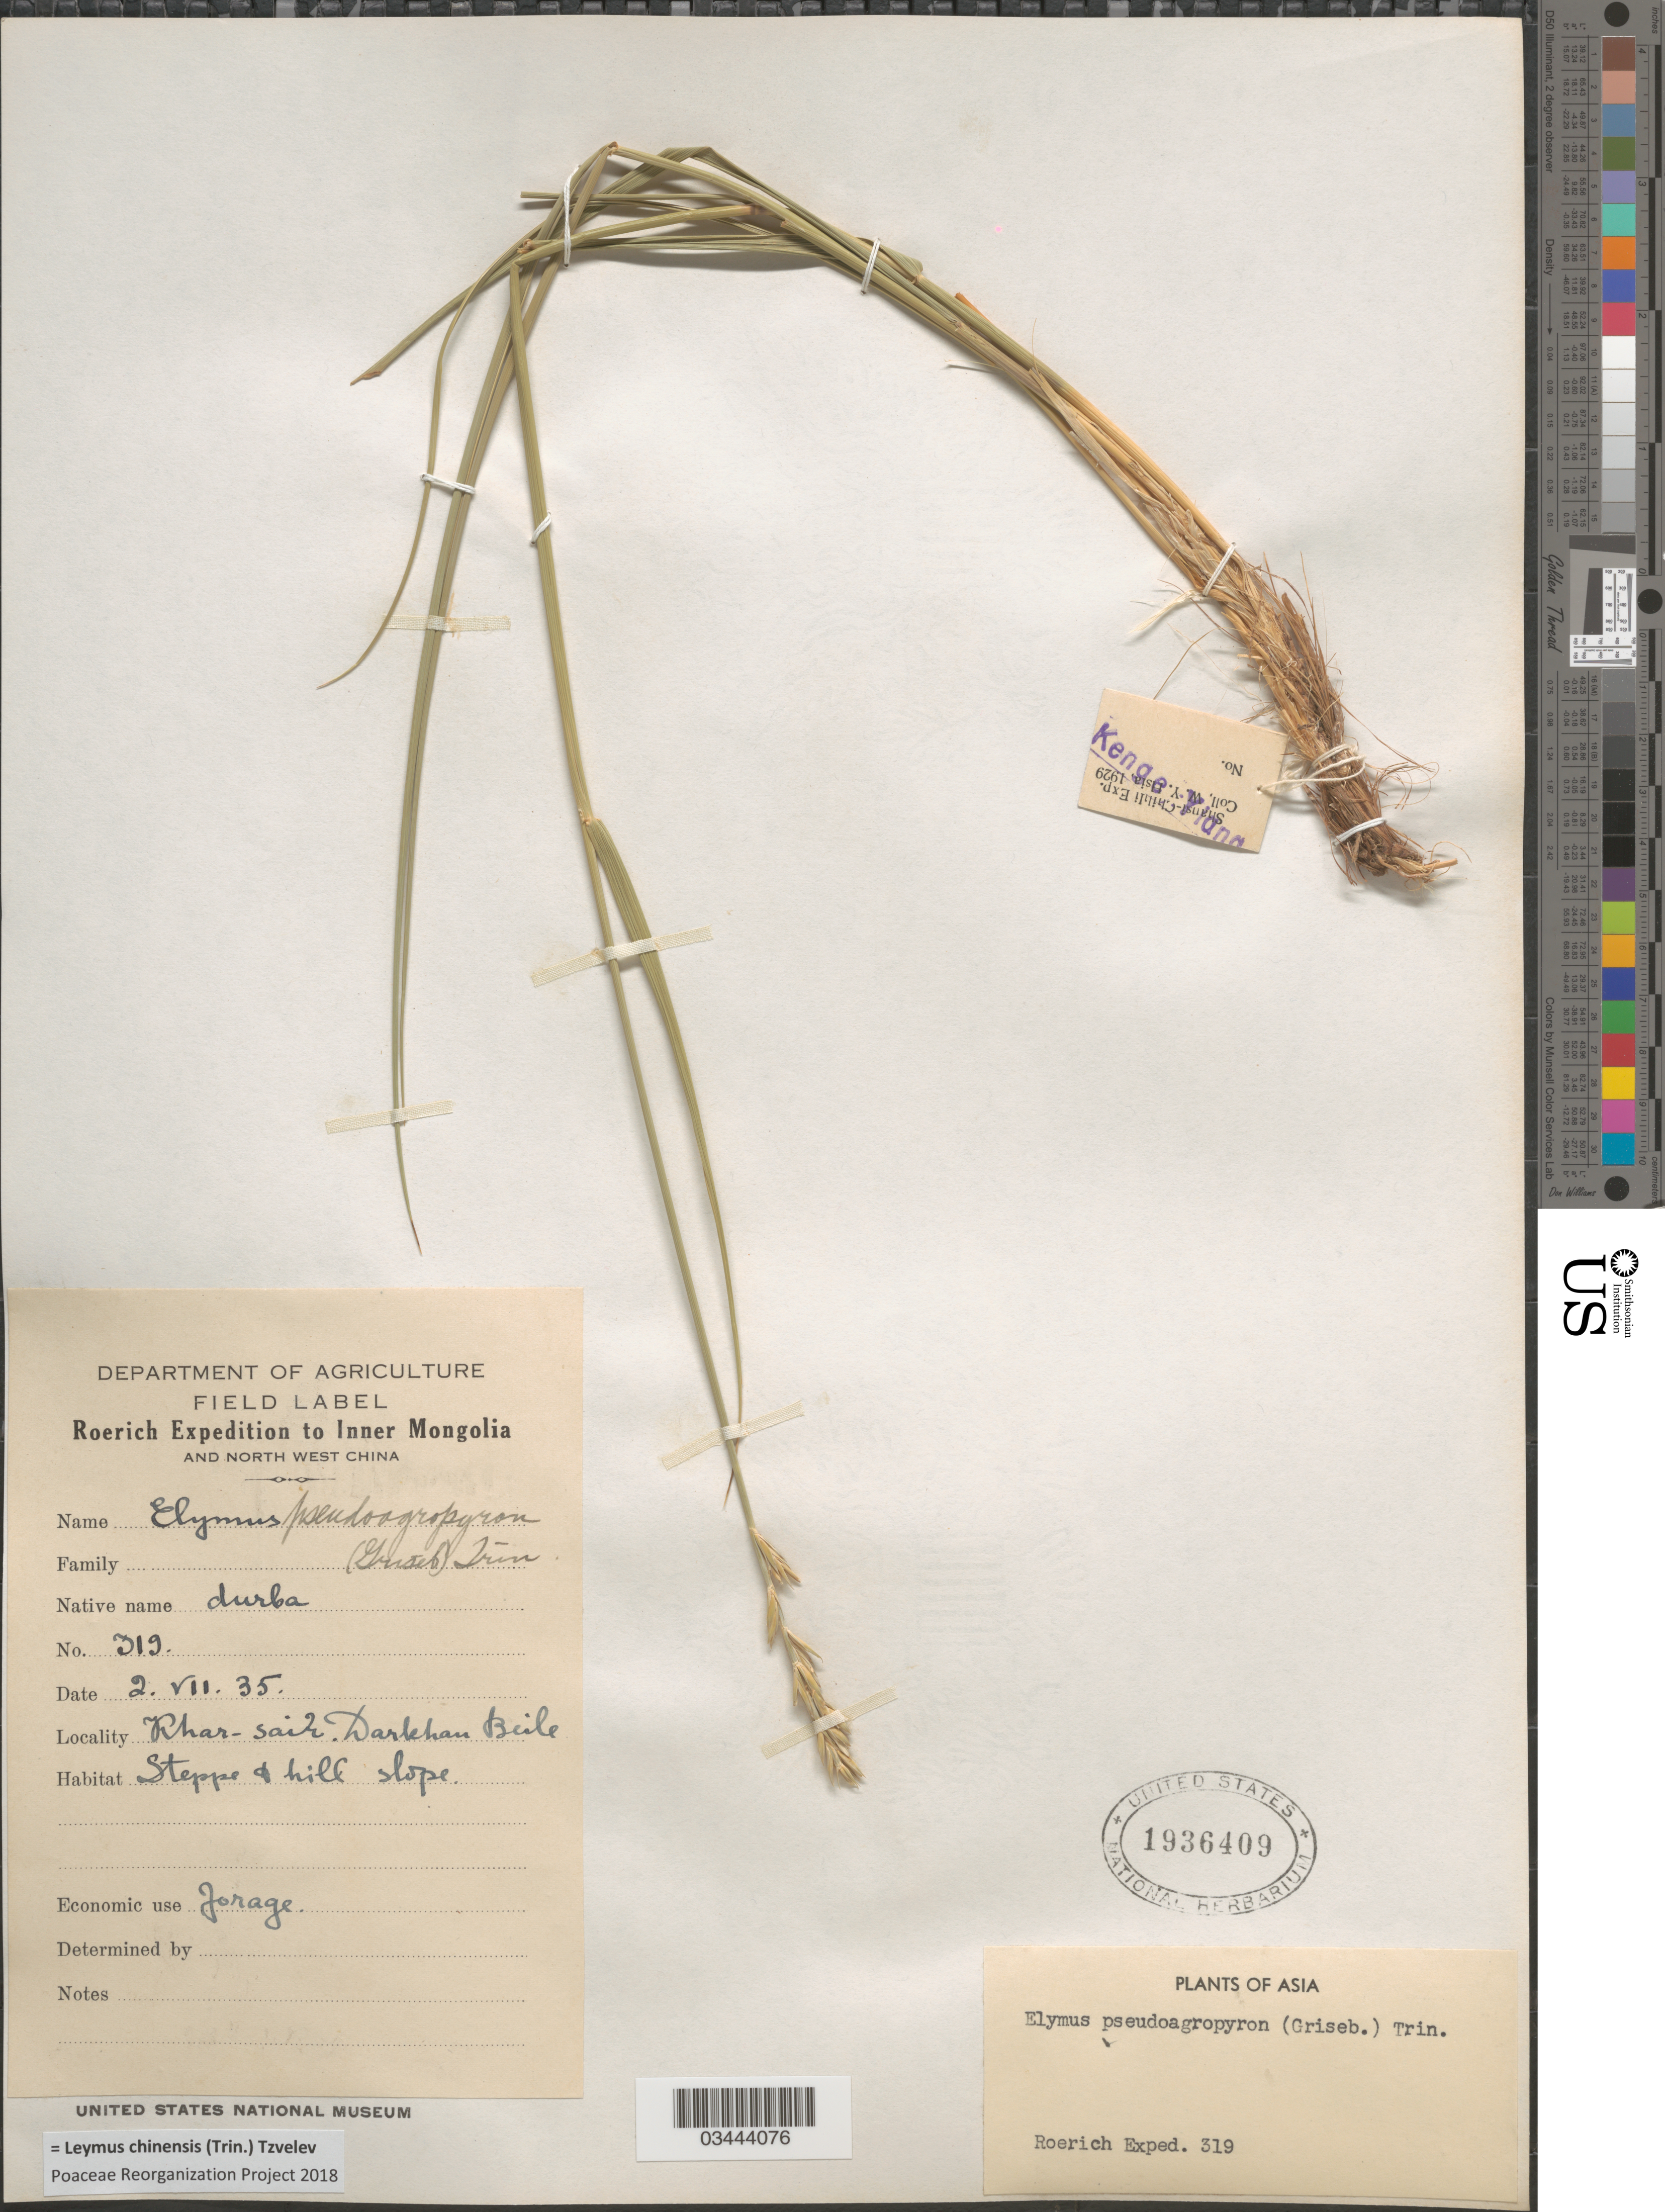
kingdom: Plantae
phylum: Tracheophyta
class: Liliopsida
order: Poales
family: Poaceae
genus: Leymus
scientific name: Leymus chinensis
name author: (Trin.) Tzvelev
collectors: Roerich Expedition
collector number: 319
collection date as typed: Transcribed d/m/y: 2/7/35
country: China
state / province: Nei Monggol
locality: To Inner Mongolia and North West China. Khar-sair. Darkhan Beile [interpreted]. Steppe & hill slope. Shansi-Chihli Exp. [unsure placement]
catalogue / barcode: US 1936409